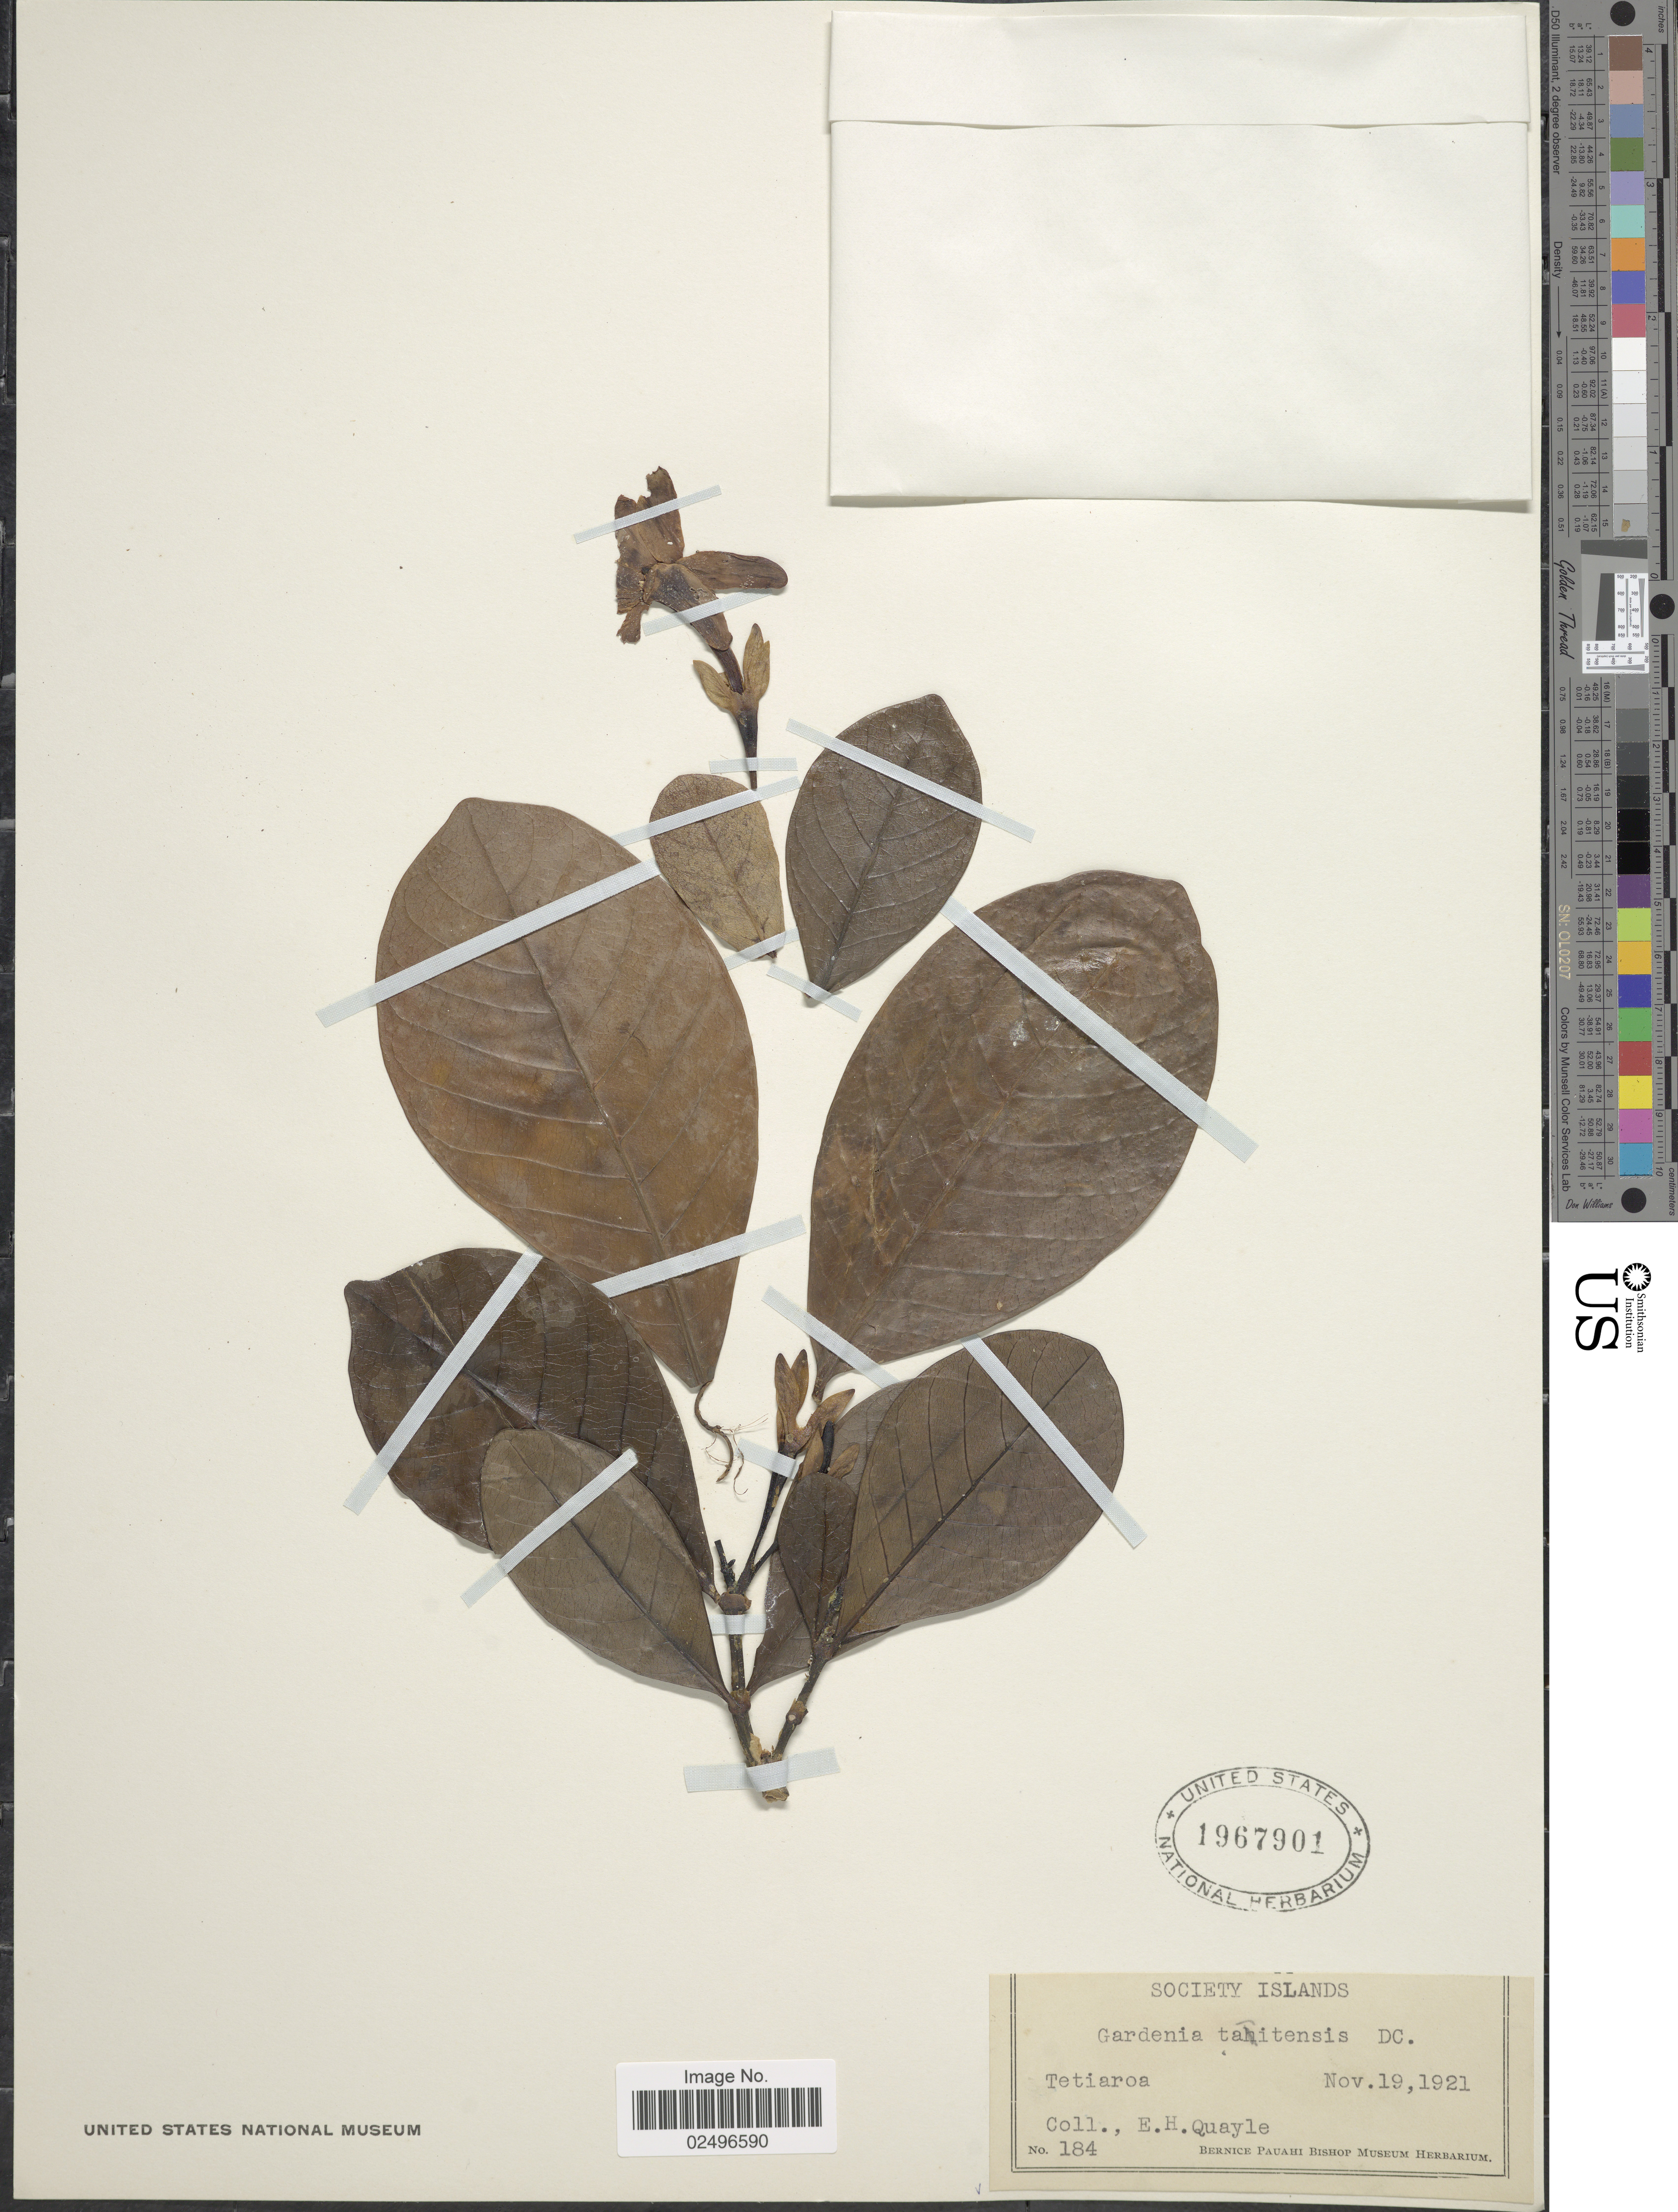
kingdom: Plantae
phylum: Tracheophyta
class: Magnoliopsida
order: Gentianales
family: Rubiaceae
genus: Gardenia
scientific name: Gardenia taitensis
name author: DC.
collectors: E. Quayle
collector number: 184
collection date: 1921-11-19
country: French Polynesia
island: Tetiaroa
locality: Society Islands. Tetiaroa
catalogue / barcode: US 1967901